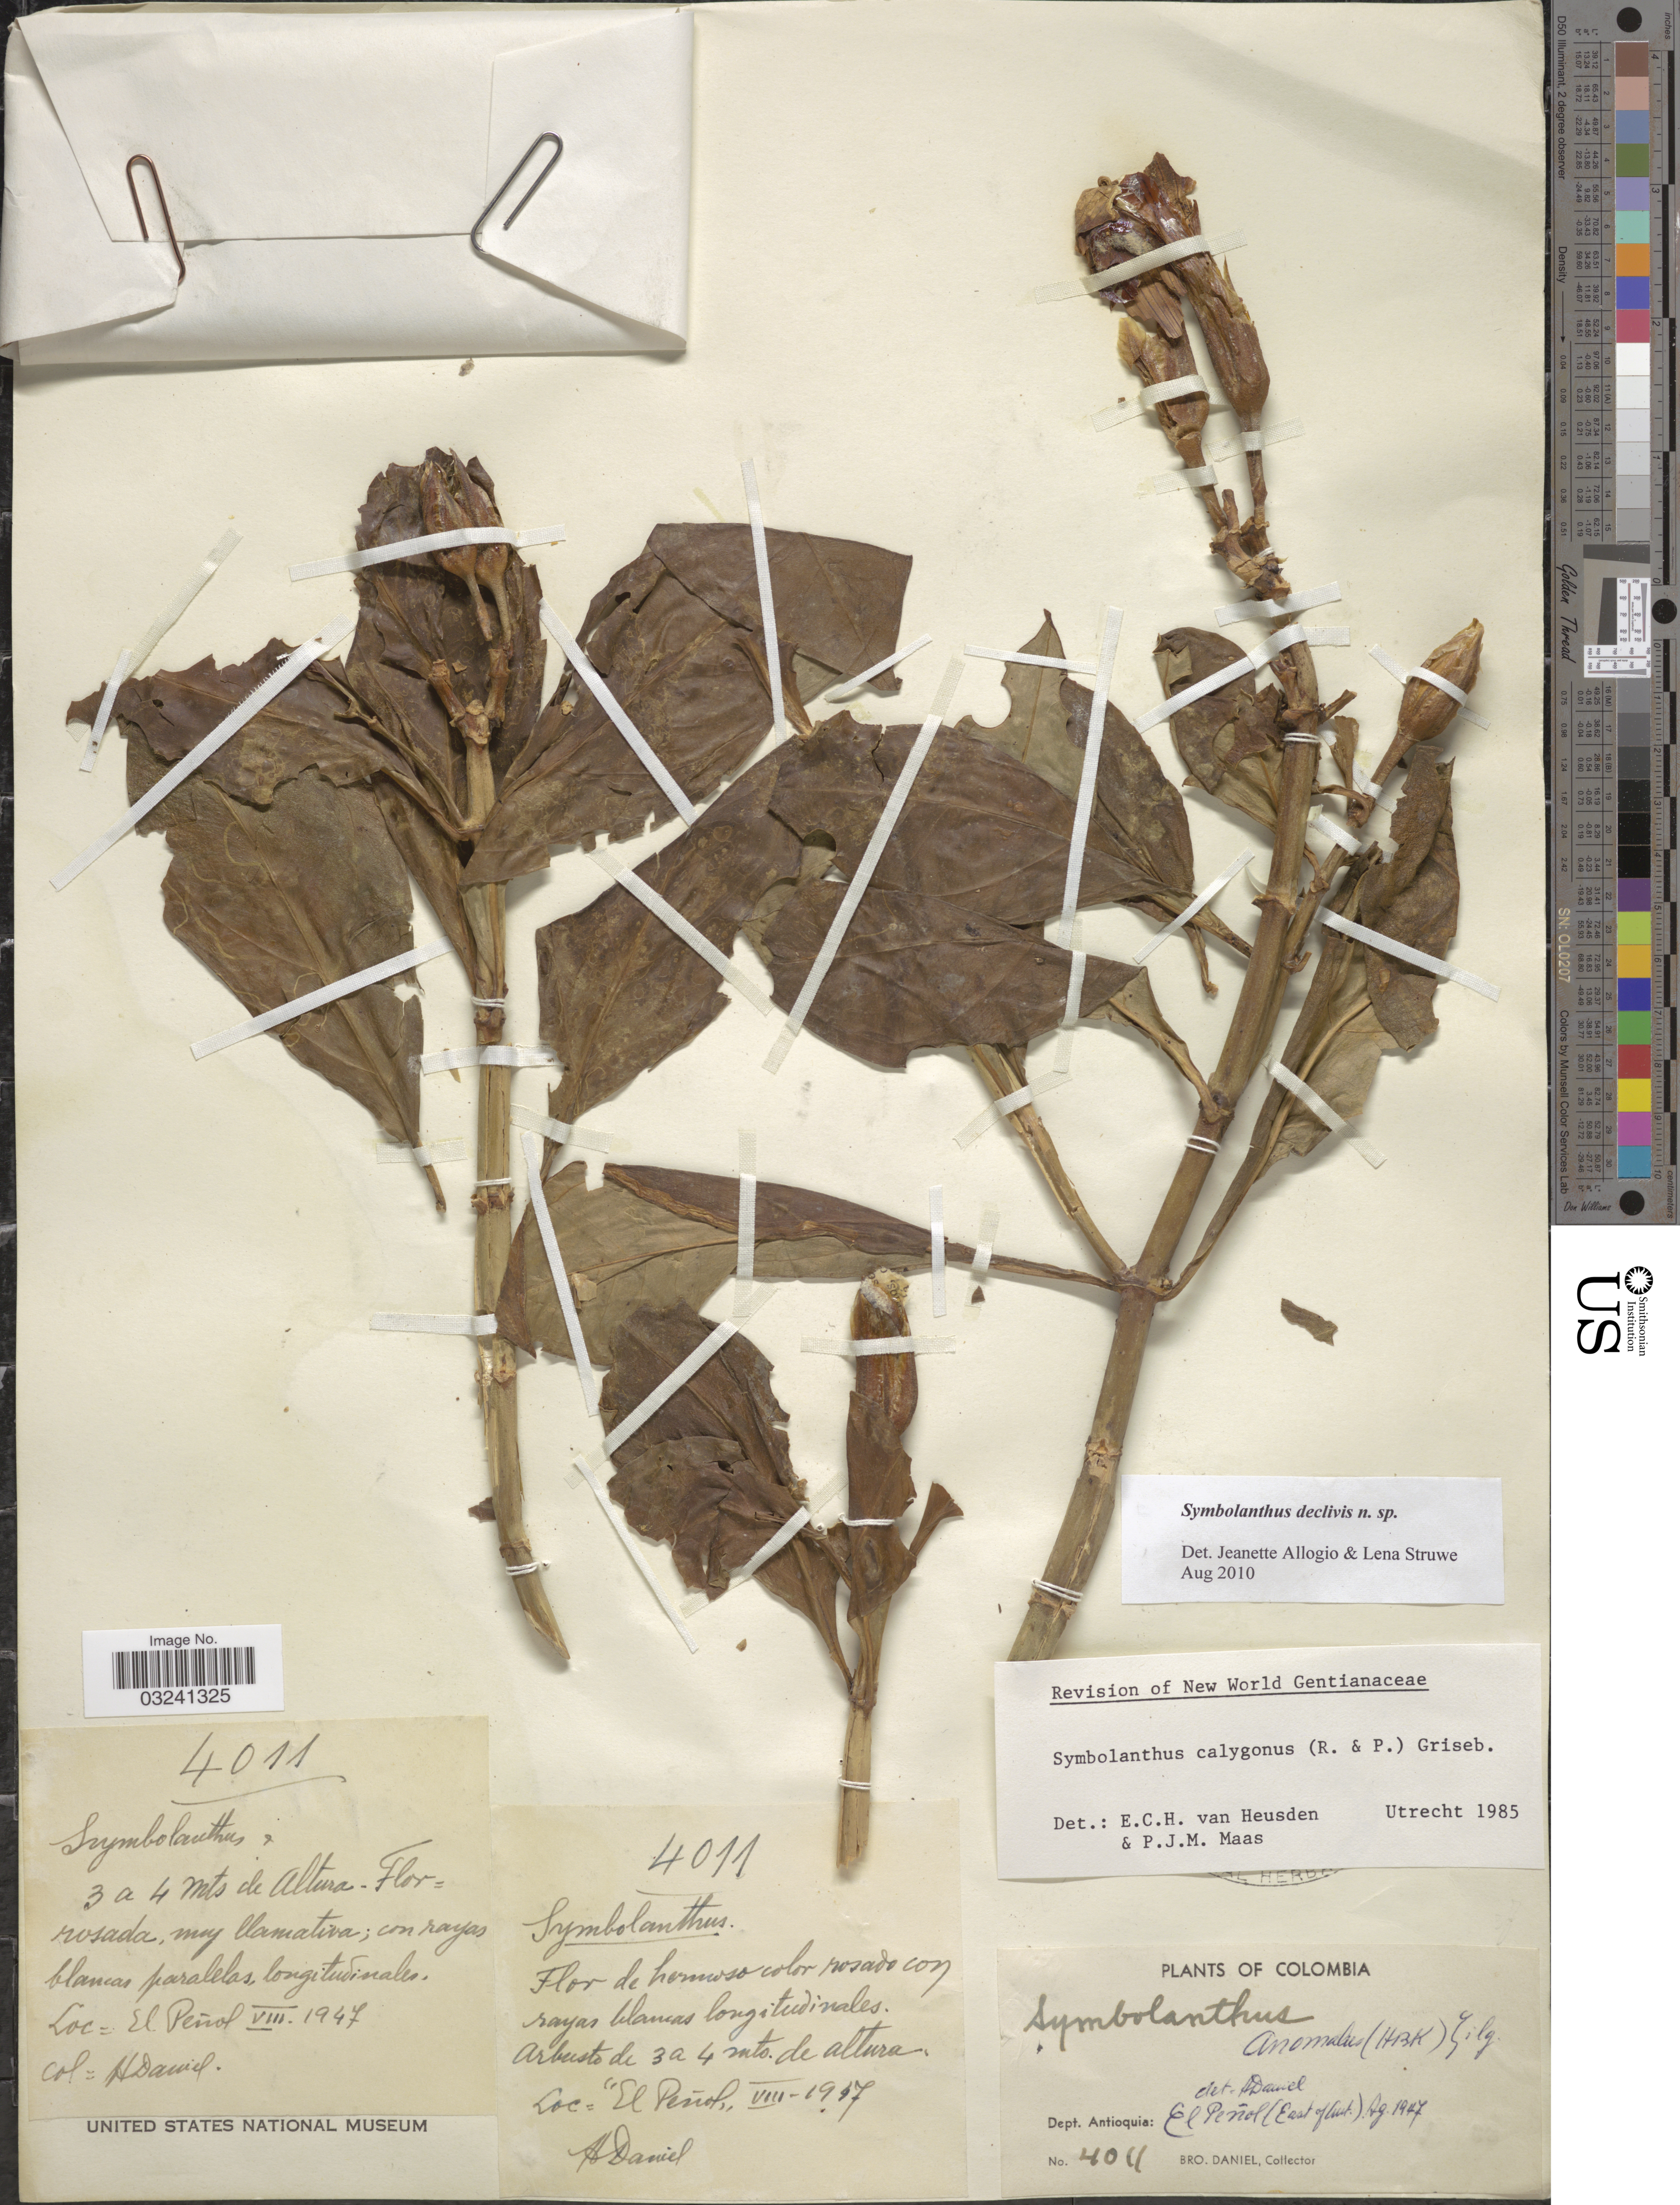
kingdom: Plantae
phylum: Tracheophyta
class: Magnoliopsida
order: Gentianales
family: Gentianaceae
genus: Symbolanthus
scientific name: Symbolanthus declivis sp. nov. ined.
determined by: Allogio, J.; Struwe, L.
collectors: Bro. Daniel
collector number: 4011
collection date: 1947-08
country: Colombia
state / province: Antioquia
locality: Dept. Antioquia: El Peñol (East of Mt.)